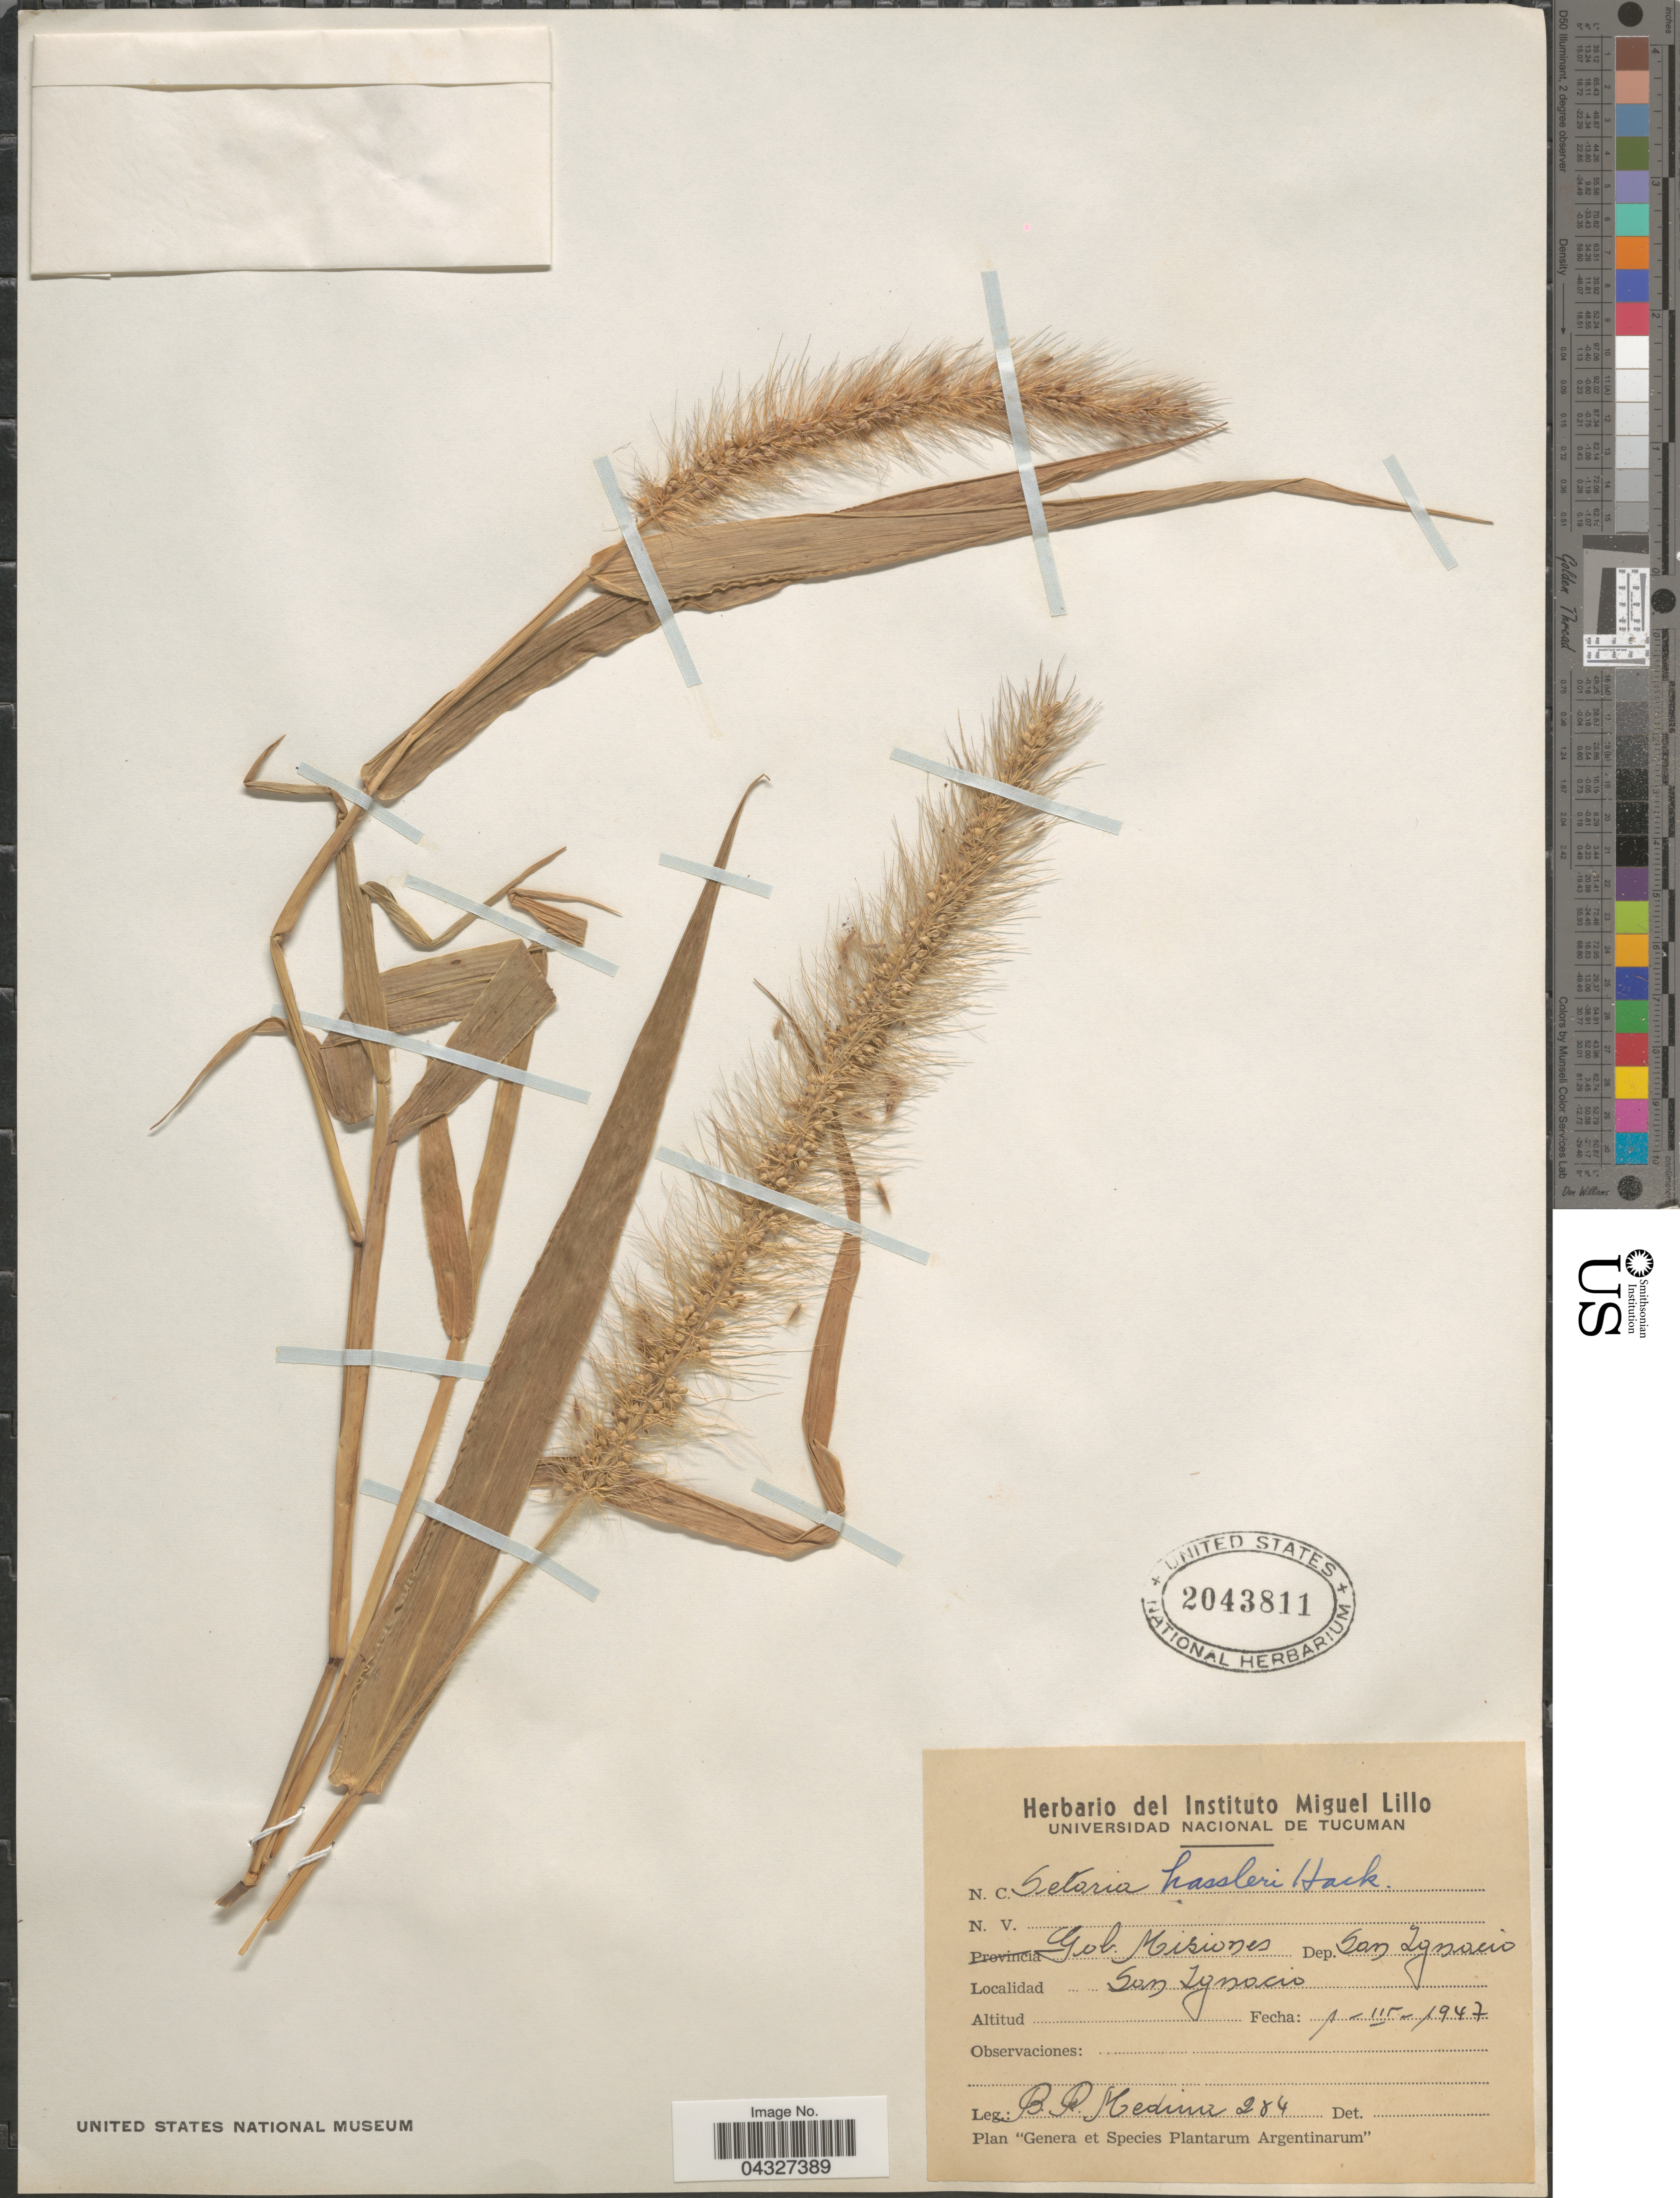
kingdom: Plantae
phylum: Tracheophyta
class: Liliopsida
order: Poales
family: Poaceae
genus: Setaria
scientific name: Setaria hassleri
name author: Hack. in Chodat & Hassl.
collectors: B. Medina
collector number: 284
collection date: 1947-03-01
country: Argentina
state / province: Misiones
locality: Gob. Misiones. Dep. San Ignacio. San Ignacio.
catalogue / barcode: US 2043811